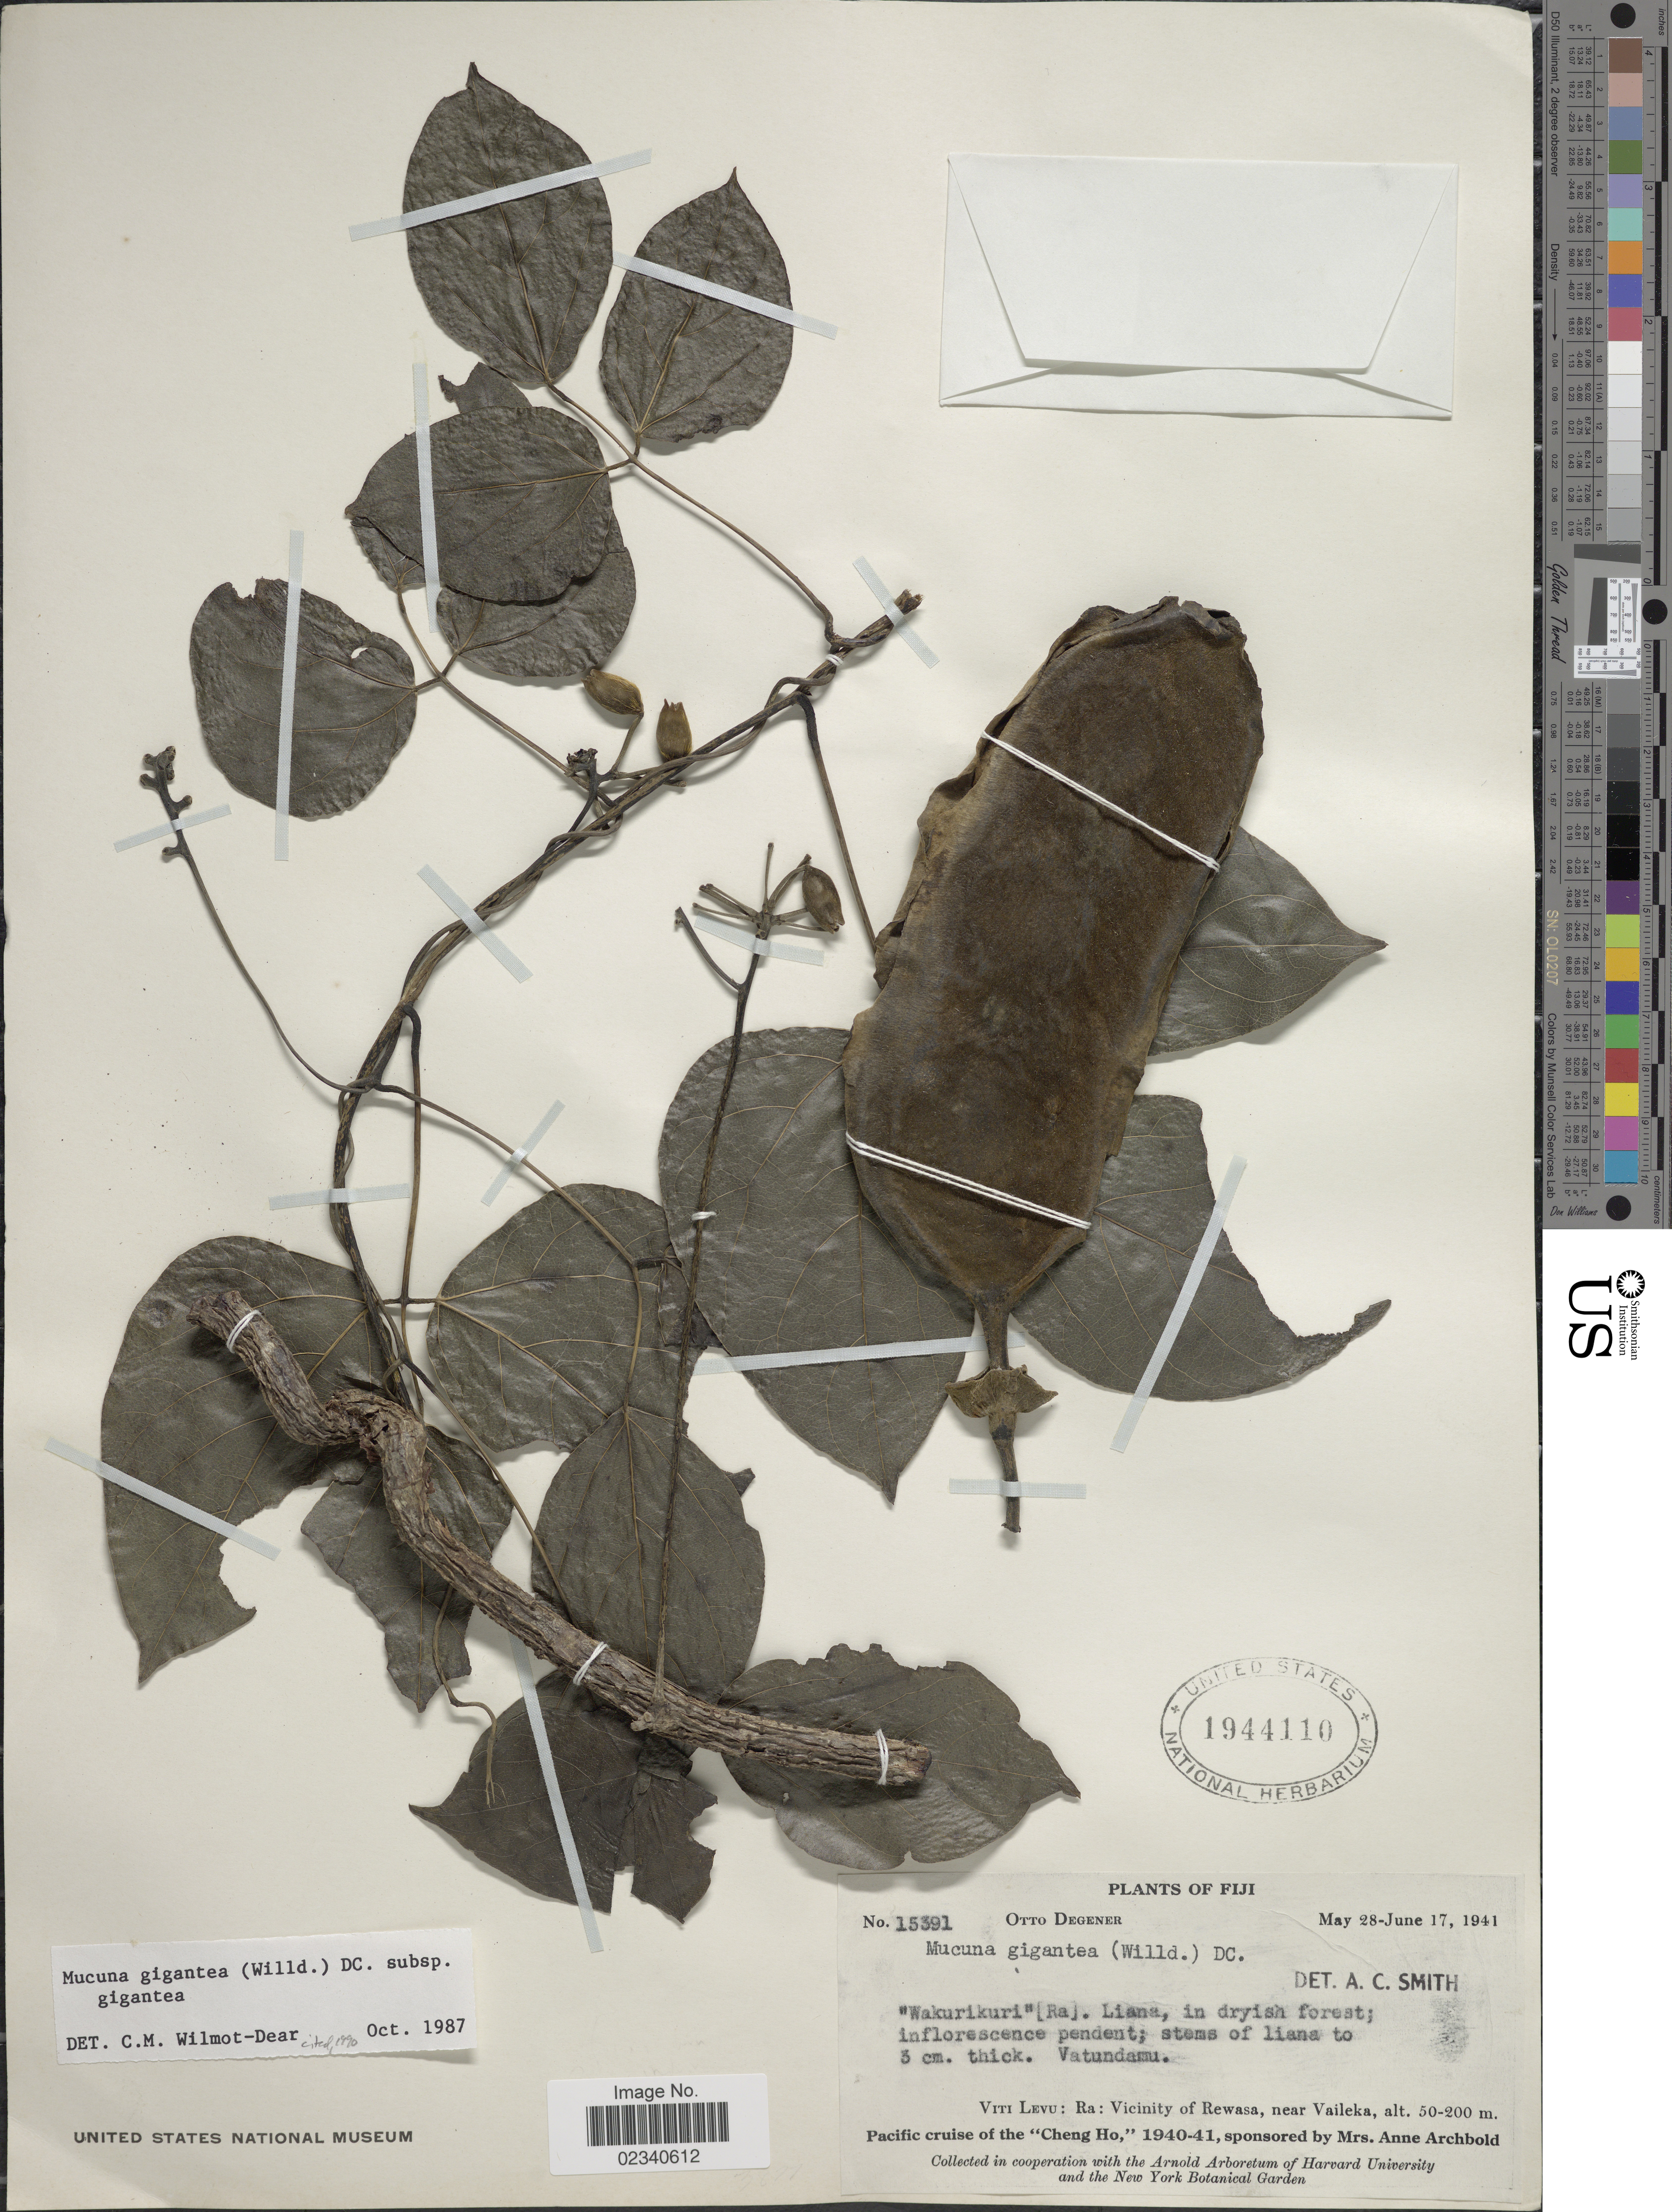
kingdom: Plantae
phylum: Tracheophyta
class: Magnoliopsida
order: Fabales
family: Fabaceae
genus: Mucuna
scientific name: Mucuna gigantea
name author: (Willd.) DC.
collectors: O. Degener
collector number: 15391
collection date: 1941-05-28/1941-06-17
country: Fiji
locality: Viti Levu: Ra: Vicinity of Rewasa, near Vaileka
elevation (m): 50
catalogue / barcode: US 1944110